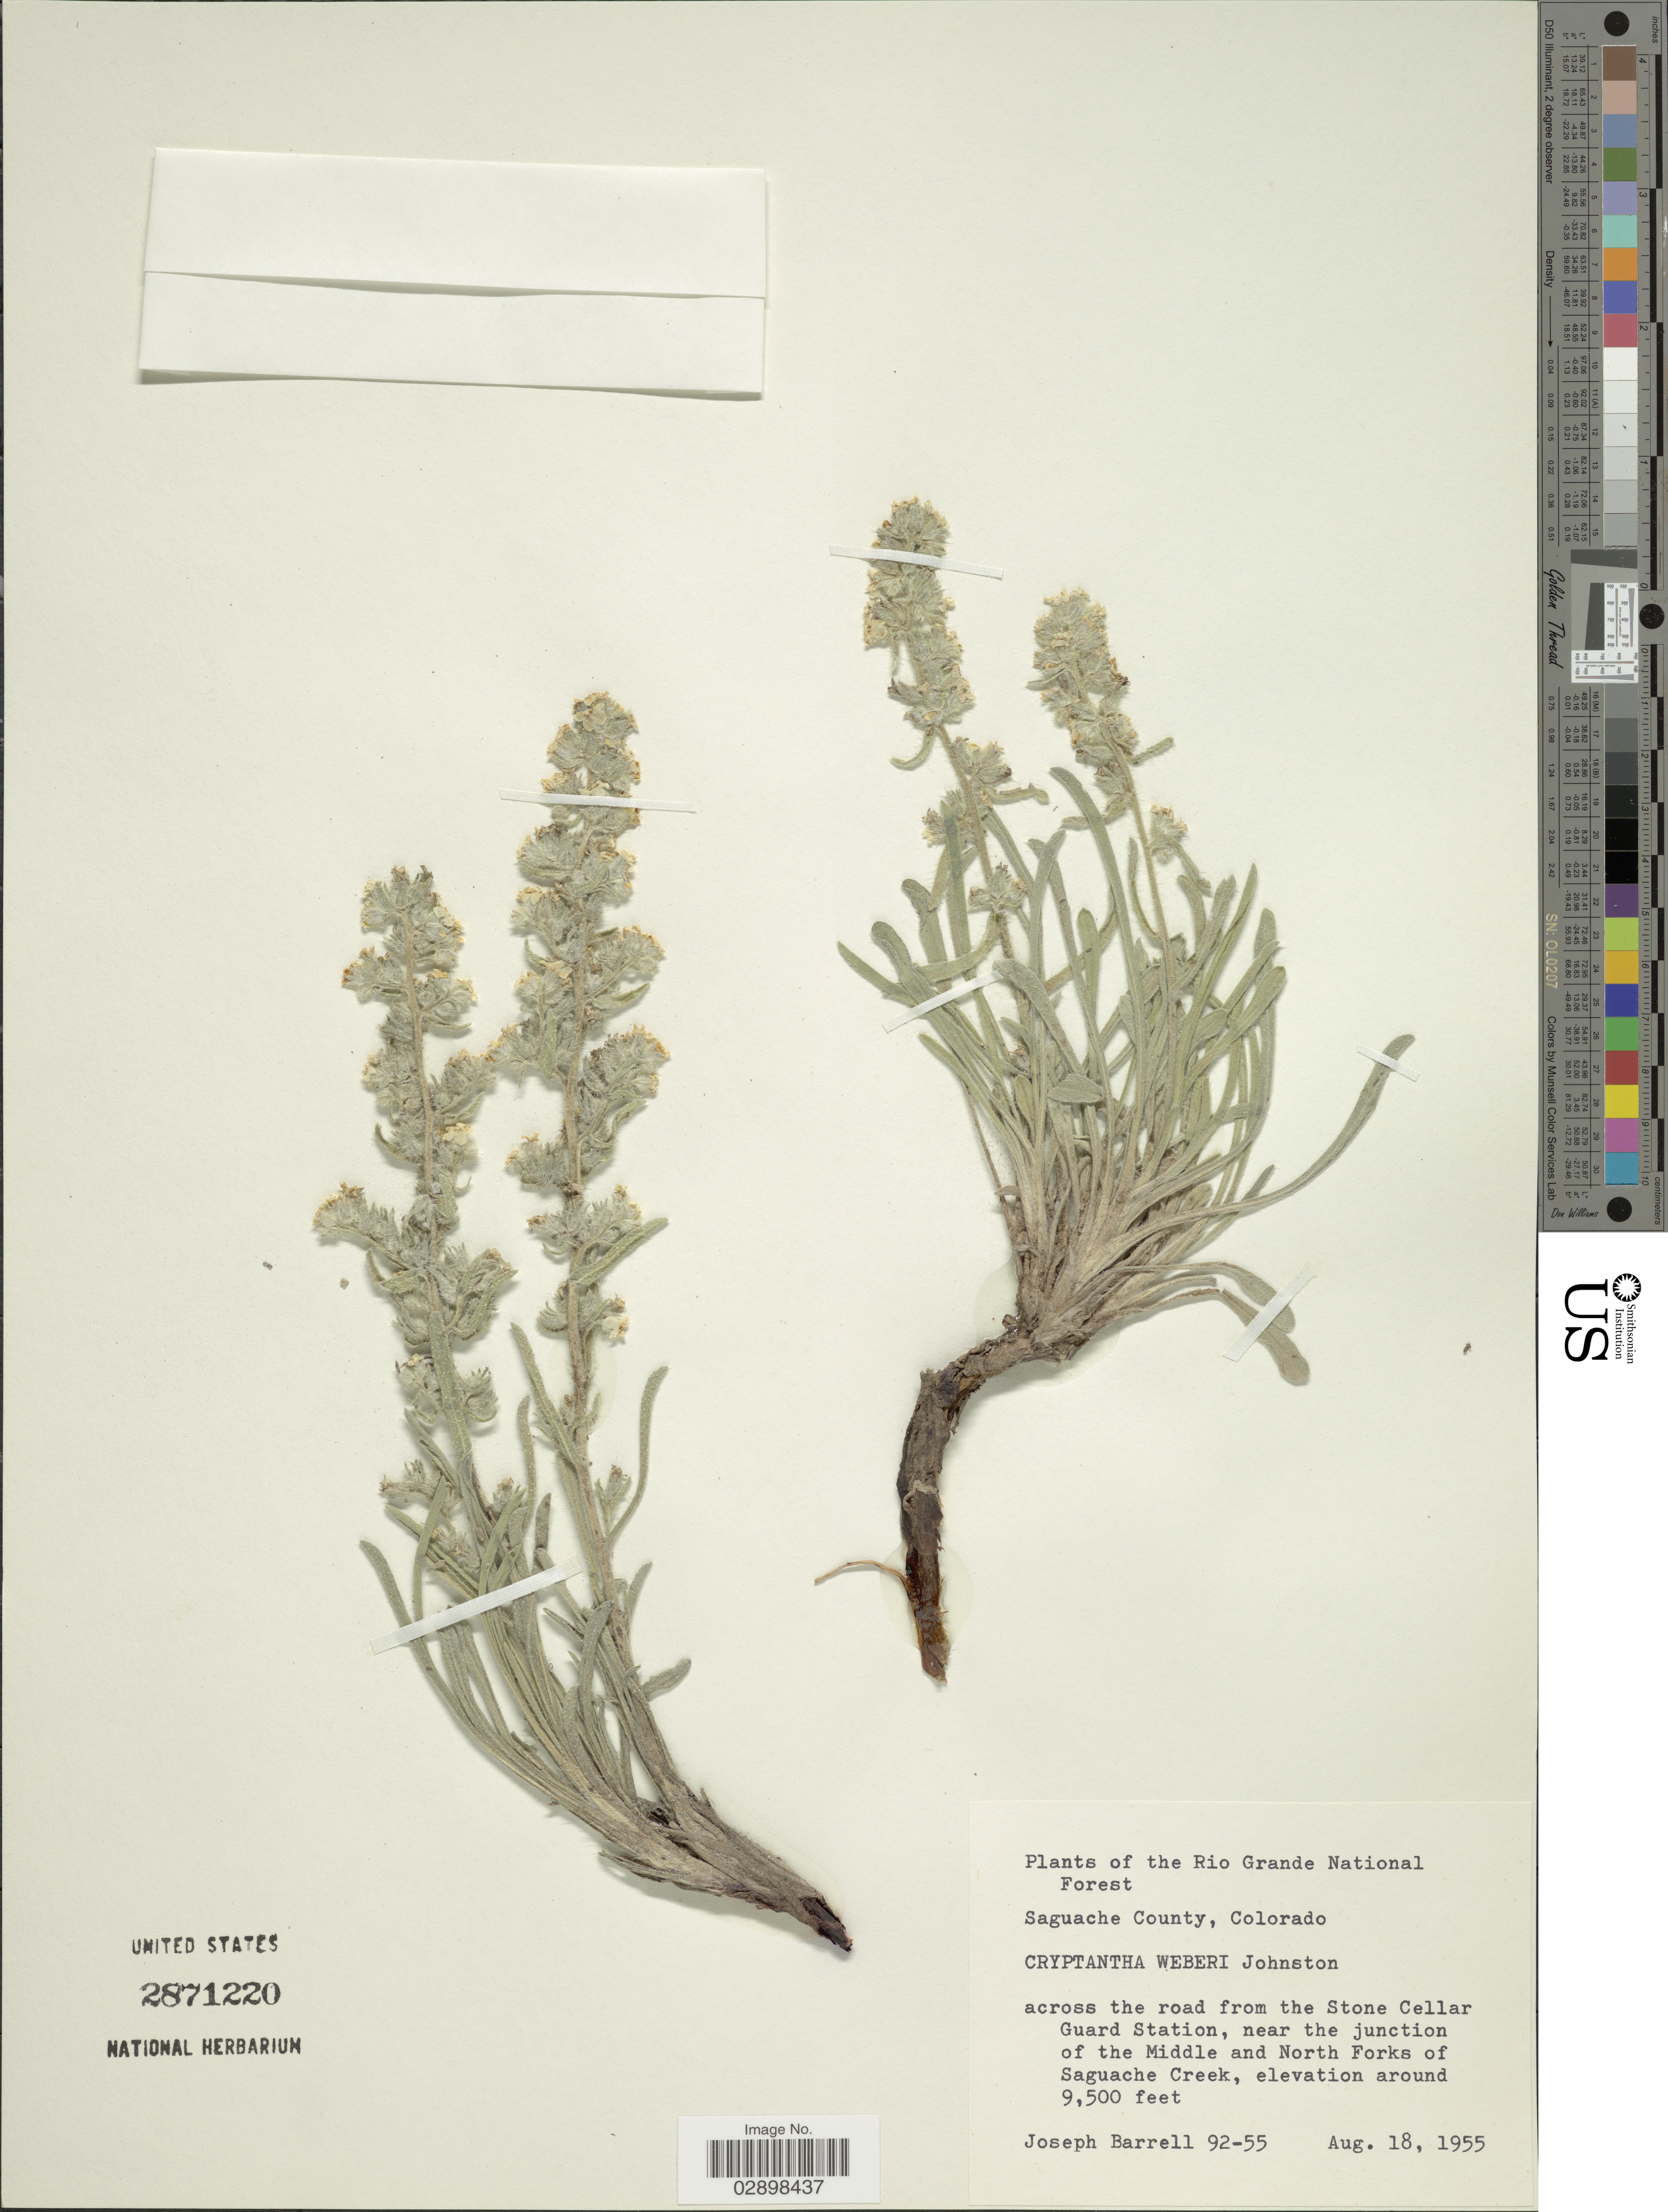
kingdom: Plantae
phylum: Tracheophyta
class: Magnoliopsida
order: Boraginales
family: Boraginaceae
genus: Cryptantha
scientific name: Cryptantha weberi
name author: I.M. Johnst.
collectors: J. Barrell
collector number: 92-55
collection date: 1955-08-18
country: United States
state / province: Colorado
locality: Rio Grande National Forest, Saguache County, across the road from the Stone Cellar Guard Station, near the junction of the Middle and Nort Forks of Saguache Creek.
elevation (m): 2896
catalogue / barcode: US 2871220